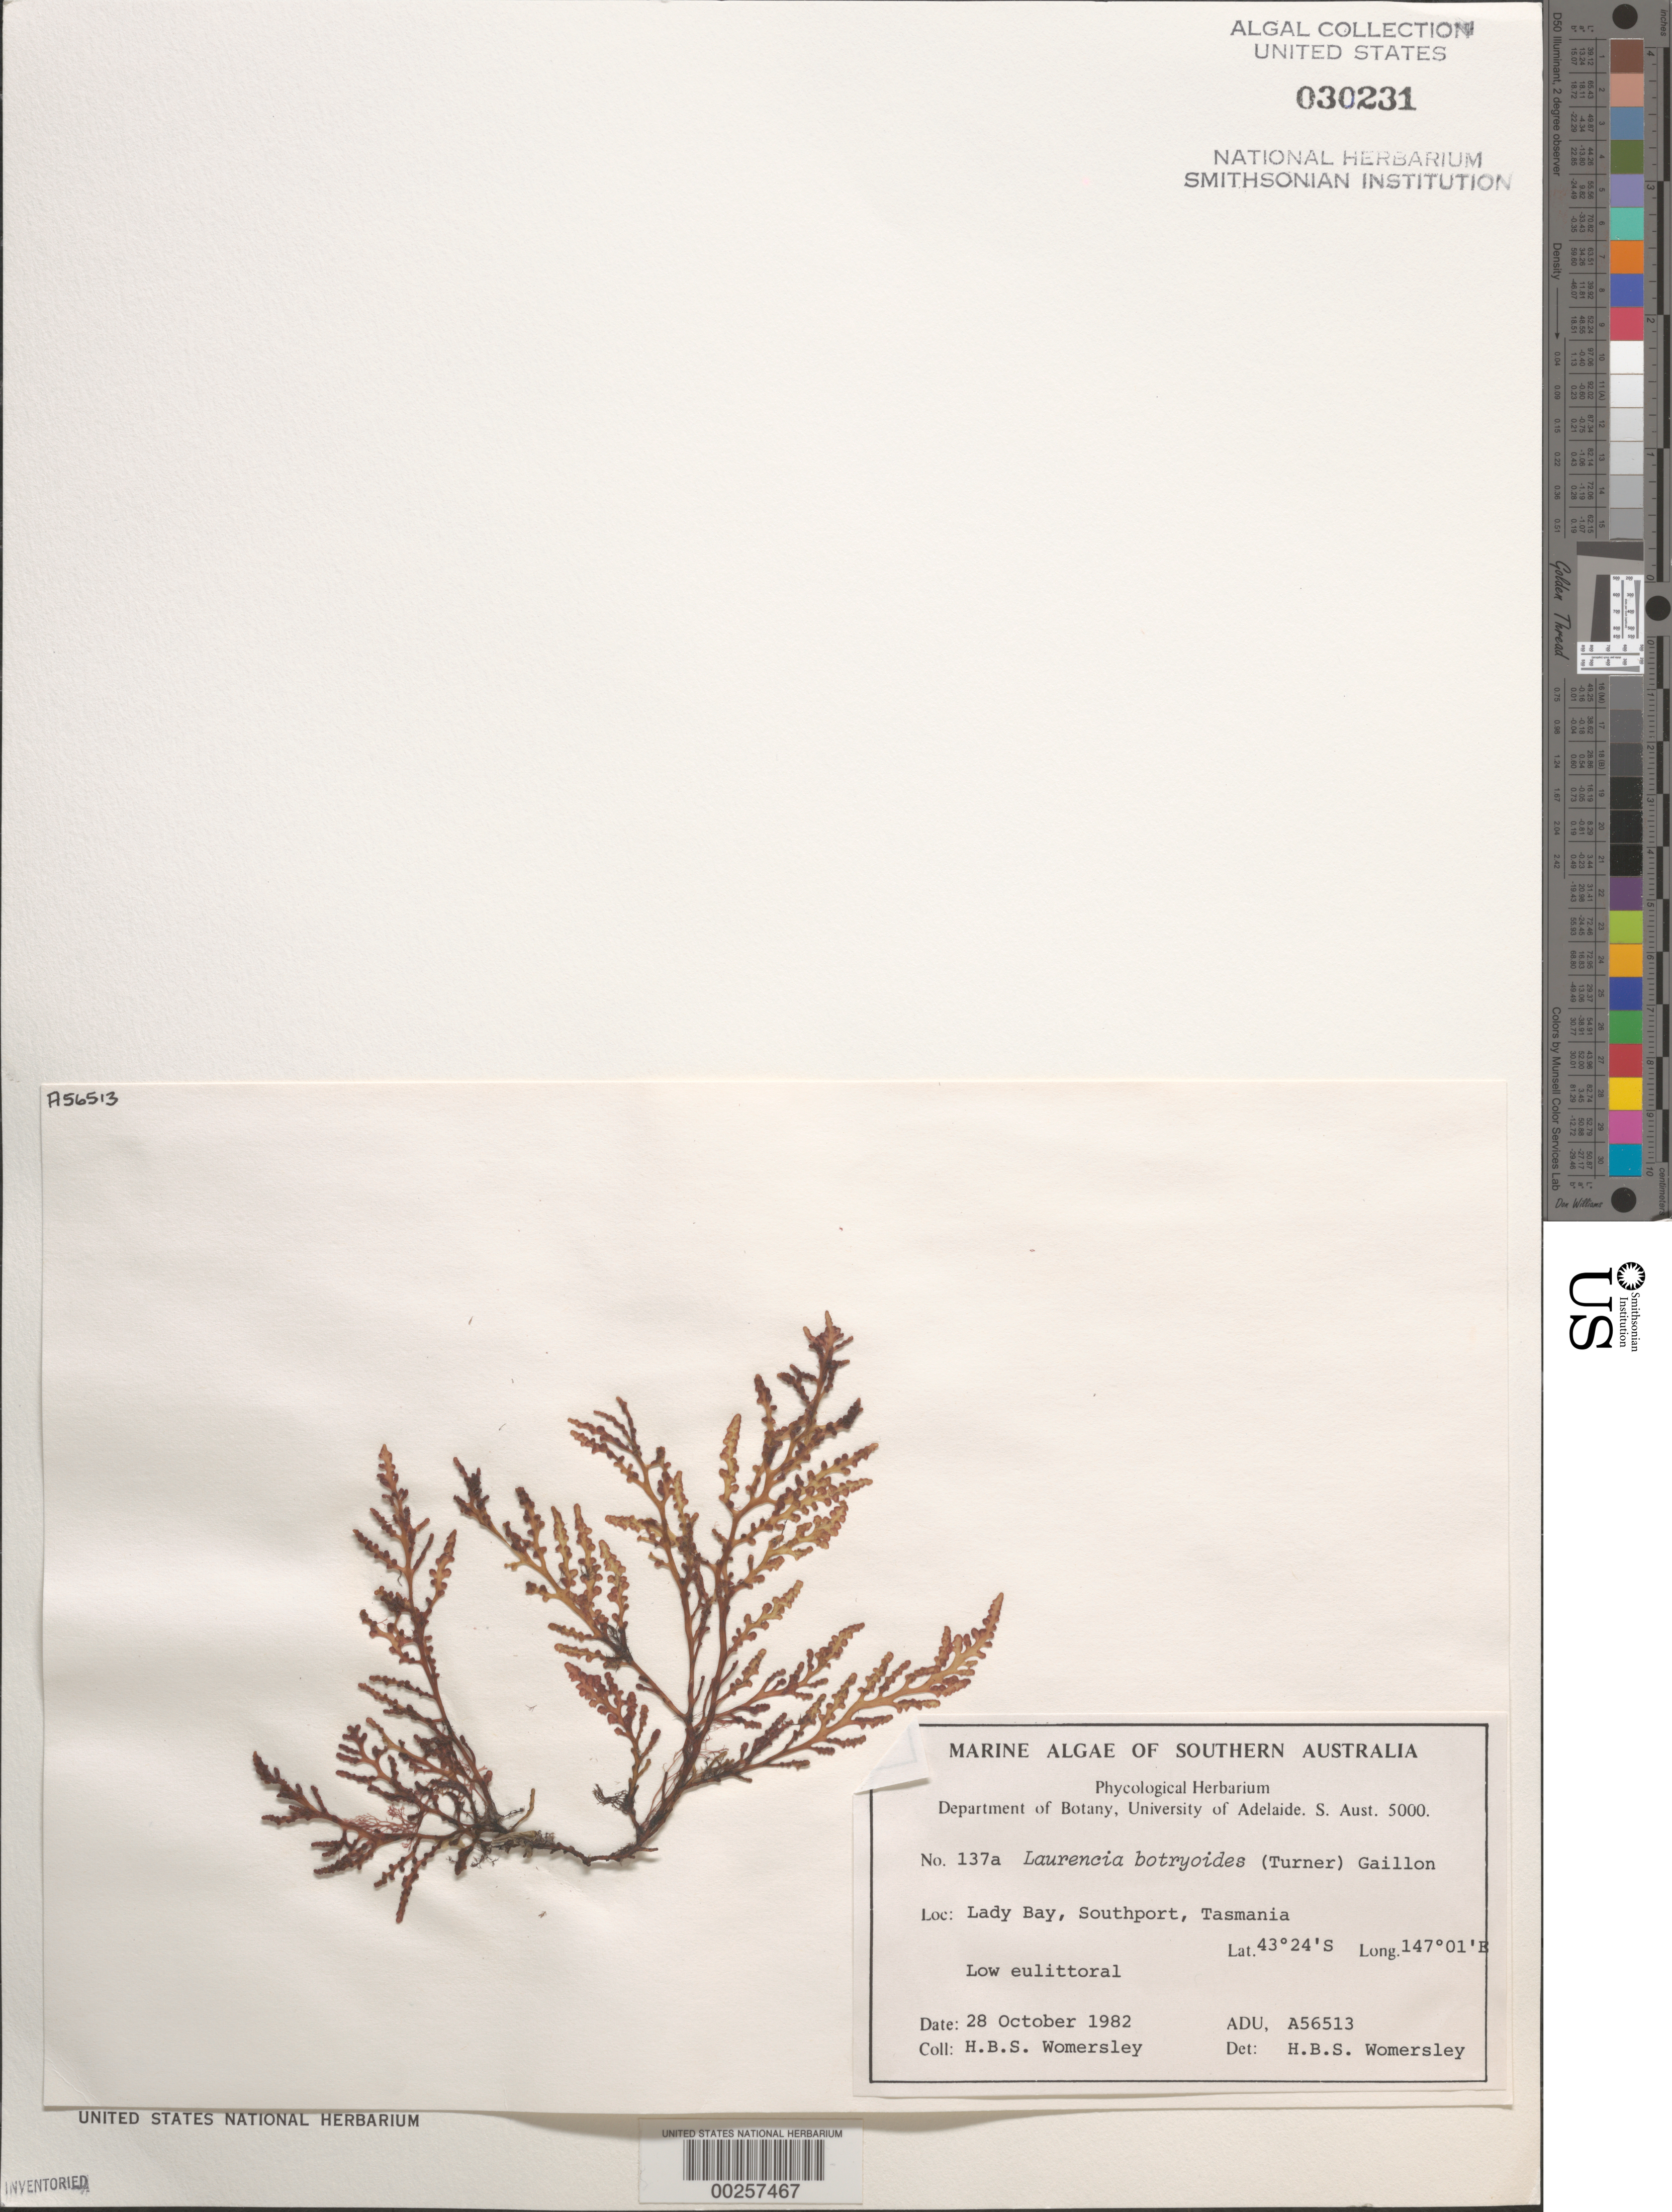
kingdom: Plantae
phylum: Rhodophyta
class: Florideophyceae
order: Ceramiales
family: Rhodomelaceae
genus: Laurencia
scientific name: Laurencia botryoides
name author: (C. Agardh) Gaillon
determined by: Womersley, H. B. S.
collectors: H. B. S. Womersley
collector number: ADU A56513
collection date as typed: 28 Oct 1982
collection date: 1982-10-28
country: Australia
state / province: Tasmania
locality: Lady bay, southport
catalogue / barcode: US 30231